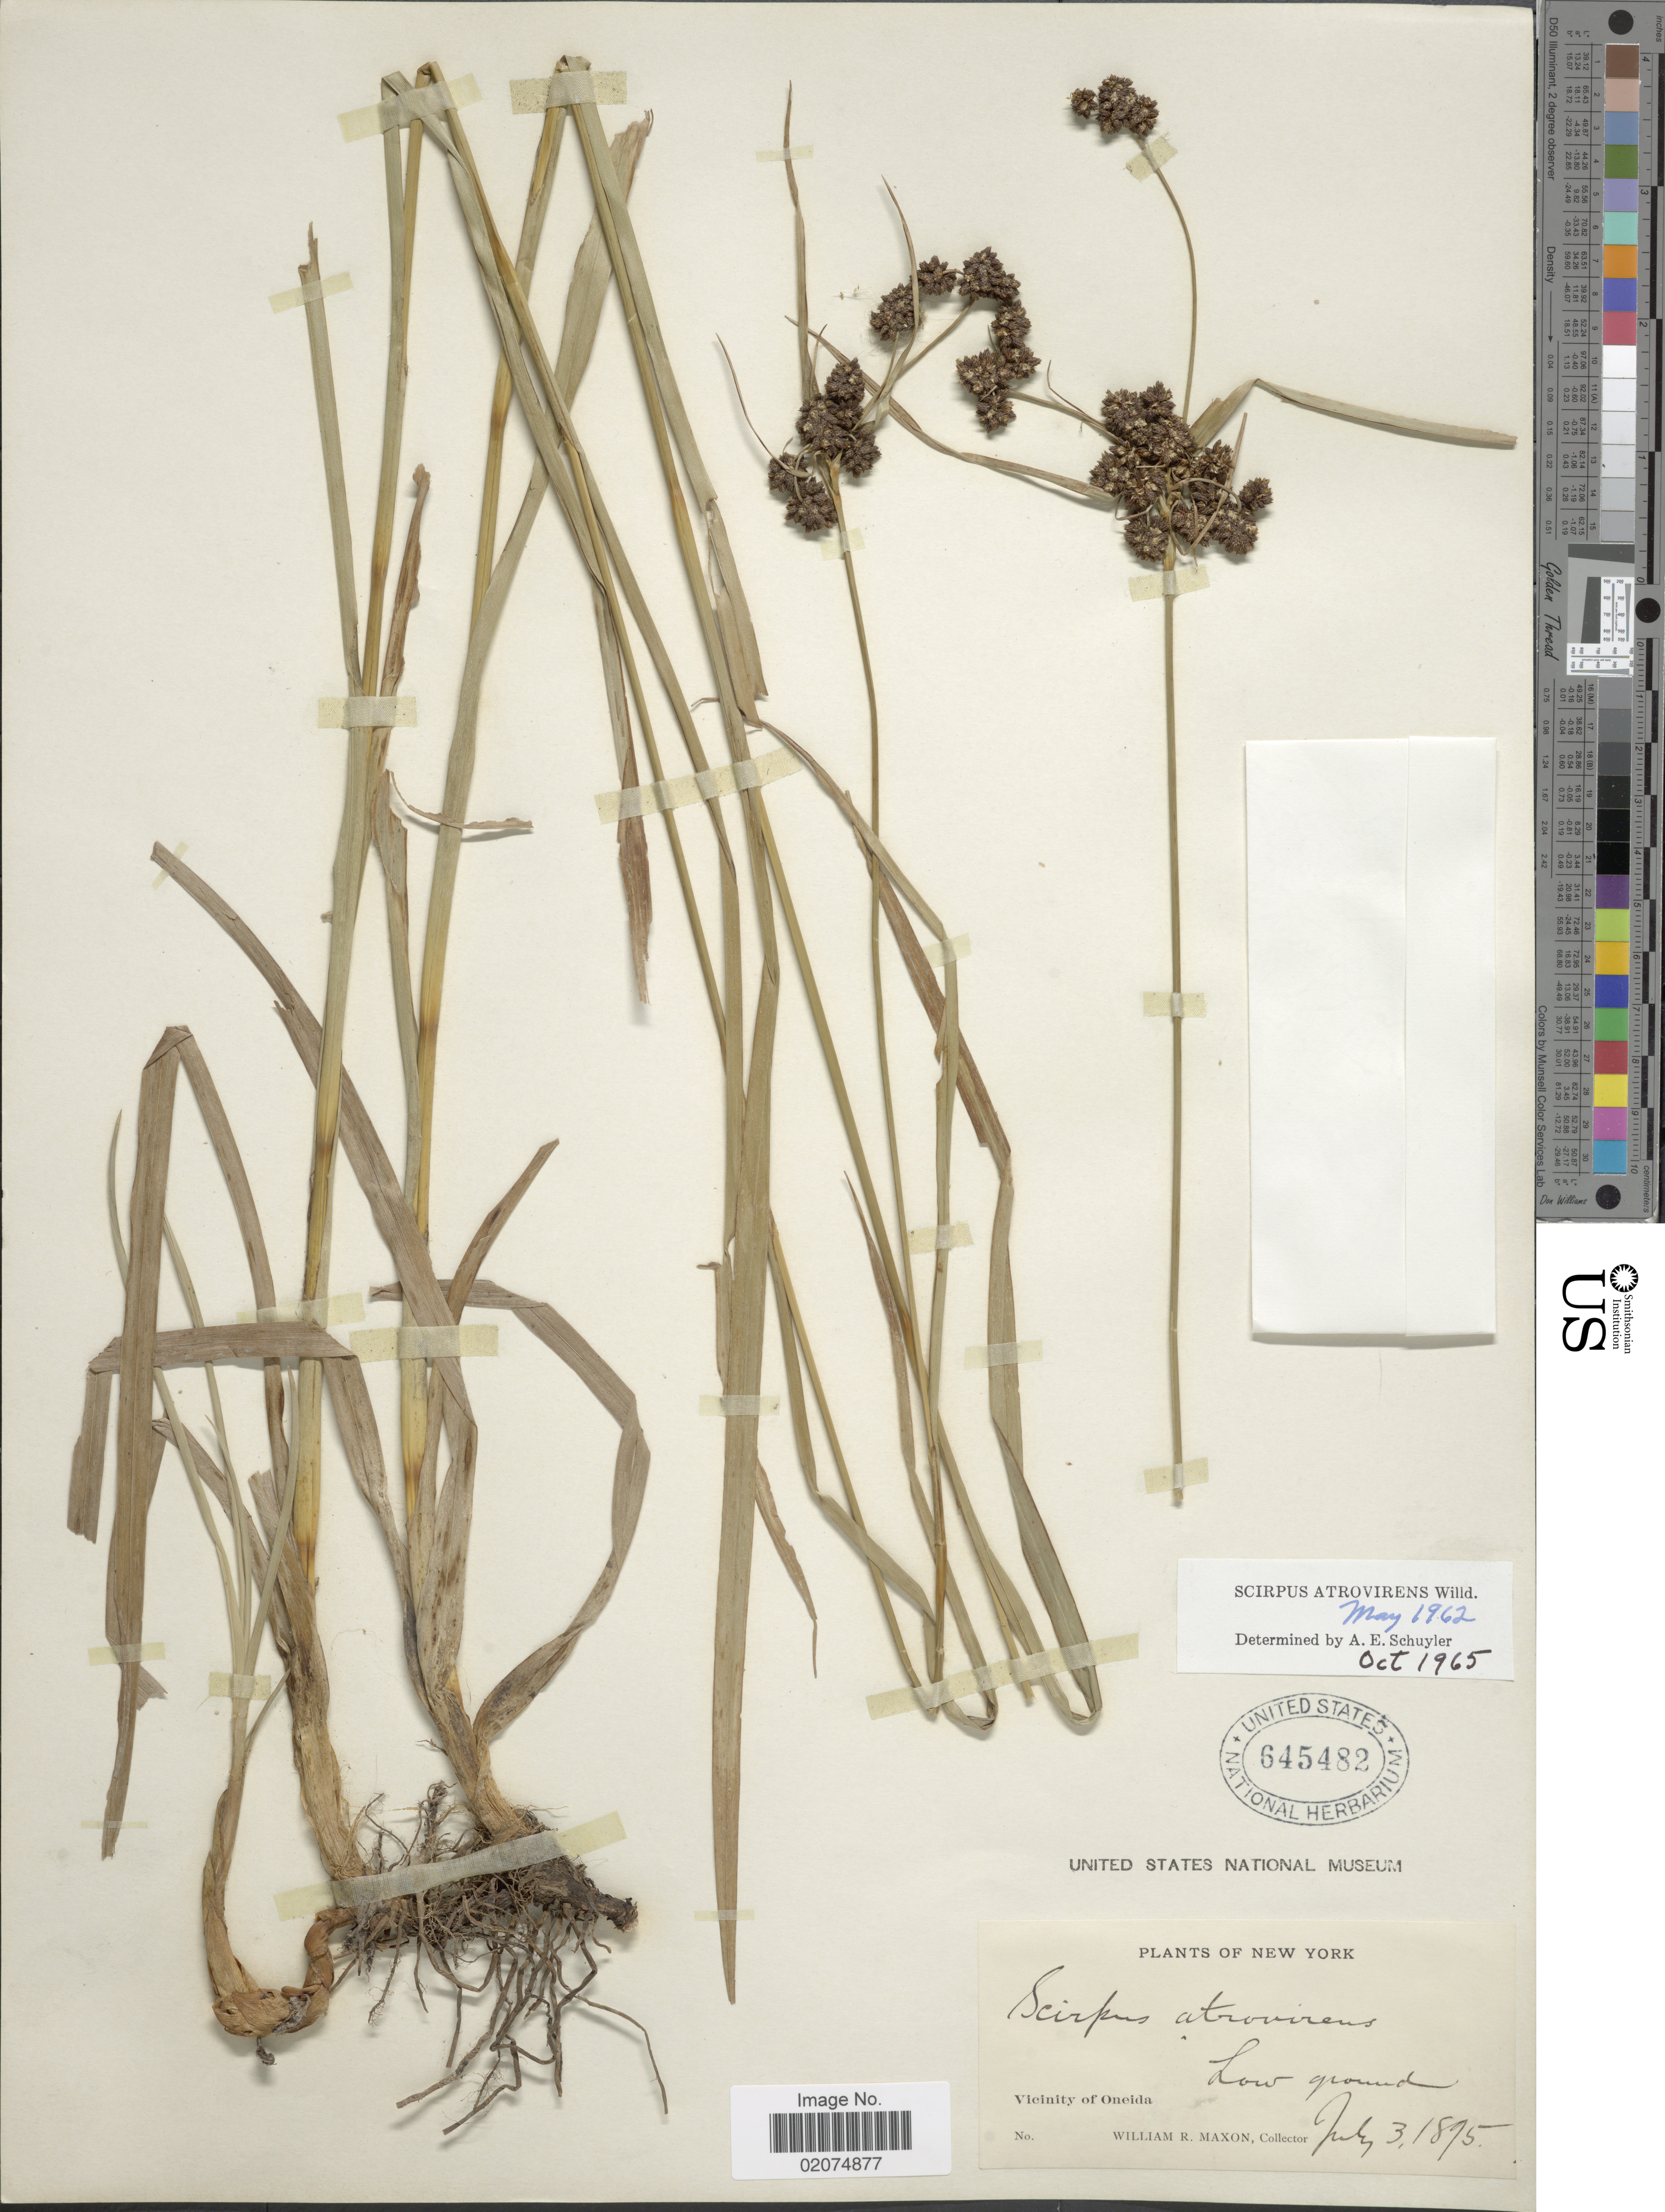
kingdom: Plantae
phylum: Tracheophyta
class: Liliopsida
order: Poales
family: Cyperaceae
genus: Scirpus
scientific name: Scirpus atrovirens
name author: Willd.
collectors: W. R. Maxon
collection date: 1895-07-03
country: United States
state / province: New York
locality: Vicinity of Oneida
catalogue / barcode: US 645482